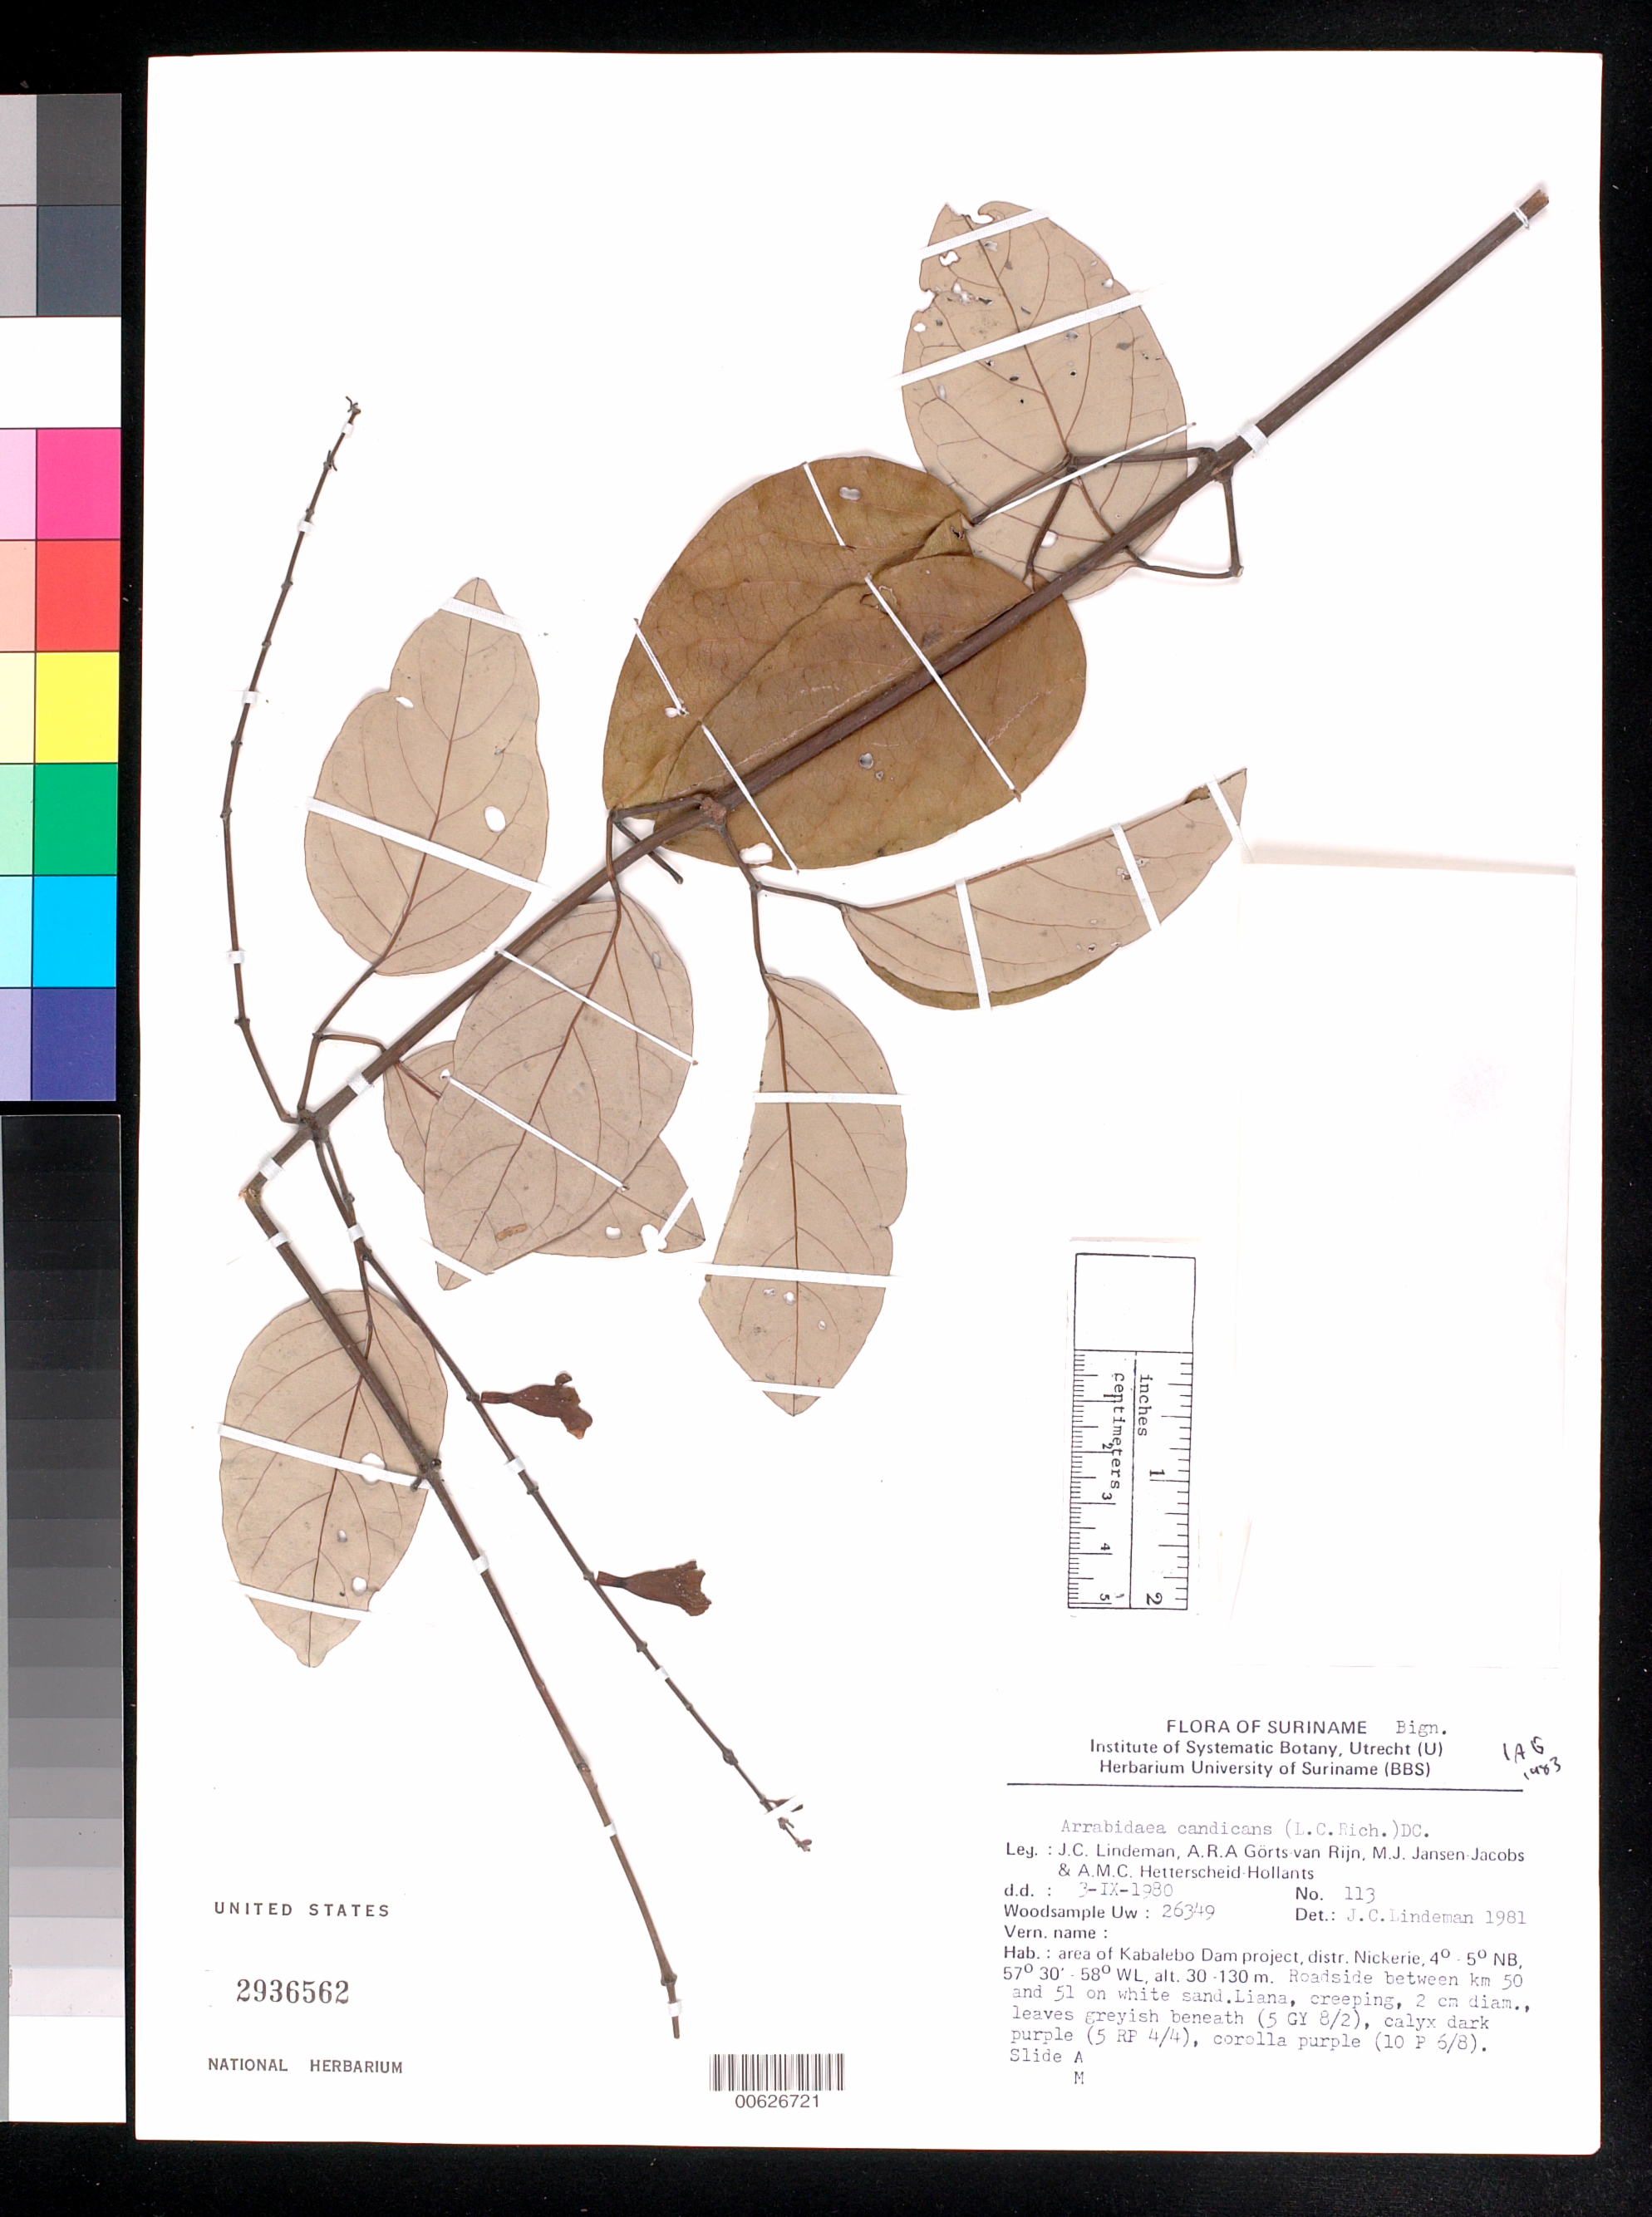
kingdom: Plantae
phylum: Tracheophyta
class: Magnoliopsida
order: Lamiales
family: Bignoniaceae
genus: Arrabidaea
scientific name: Arrabidaea candicans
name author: (Rich.) DC.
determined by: Lindeman, J. C.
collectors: J. C. Lindeman, A. .R. A. Görts-van Rijn, M. J. Jansen-Jacobs & A. Hetterscheid-Hollants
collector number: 80 113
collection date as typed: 3-Sep-80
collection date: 1980-09-03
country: Suriname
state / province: Nickerie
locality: Kabalebo Dam project area. Roadside between km 50 and 51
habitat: White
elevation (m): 30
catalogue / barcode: US 2936562